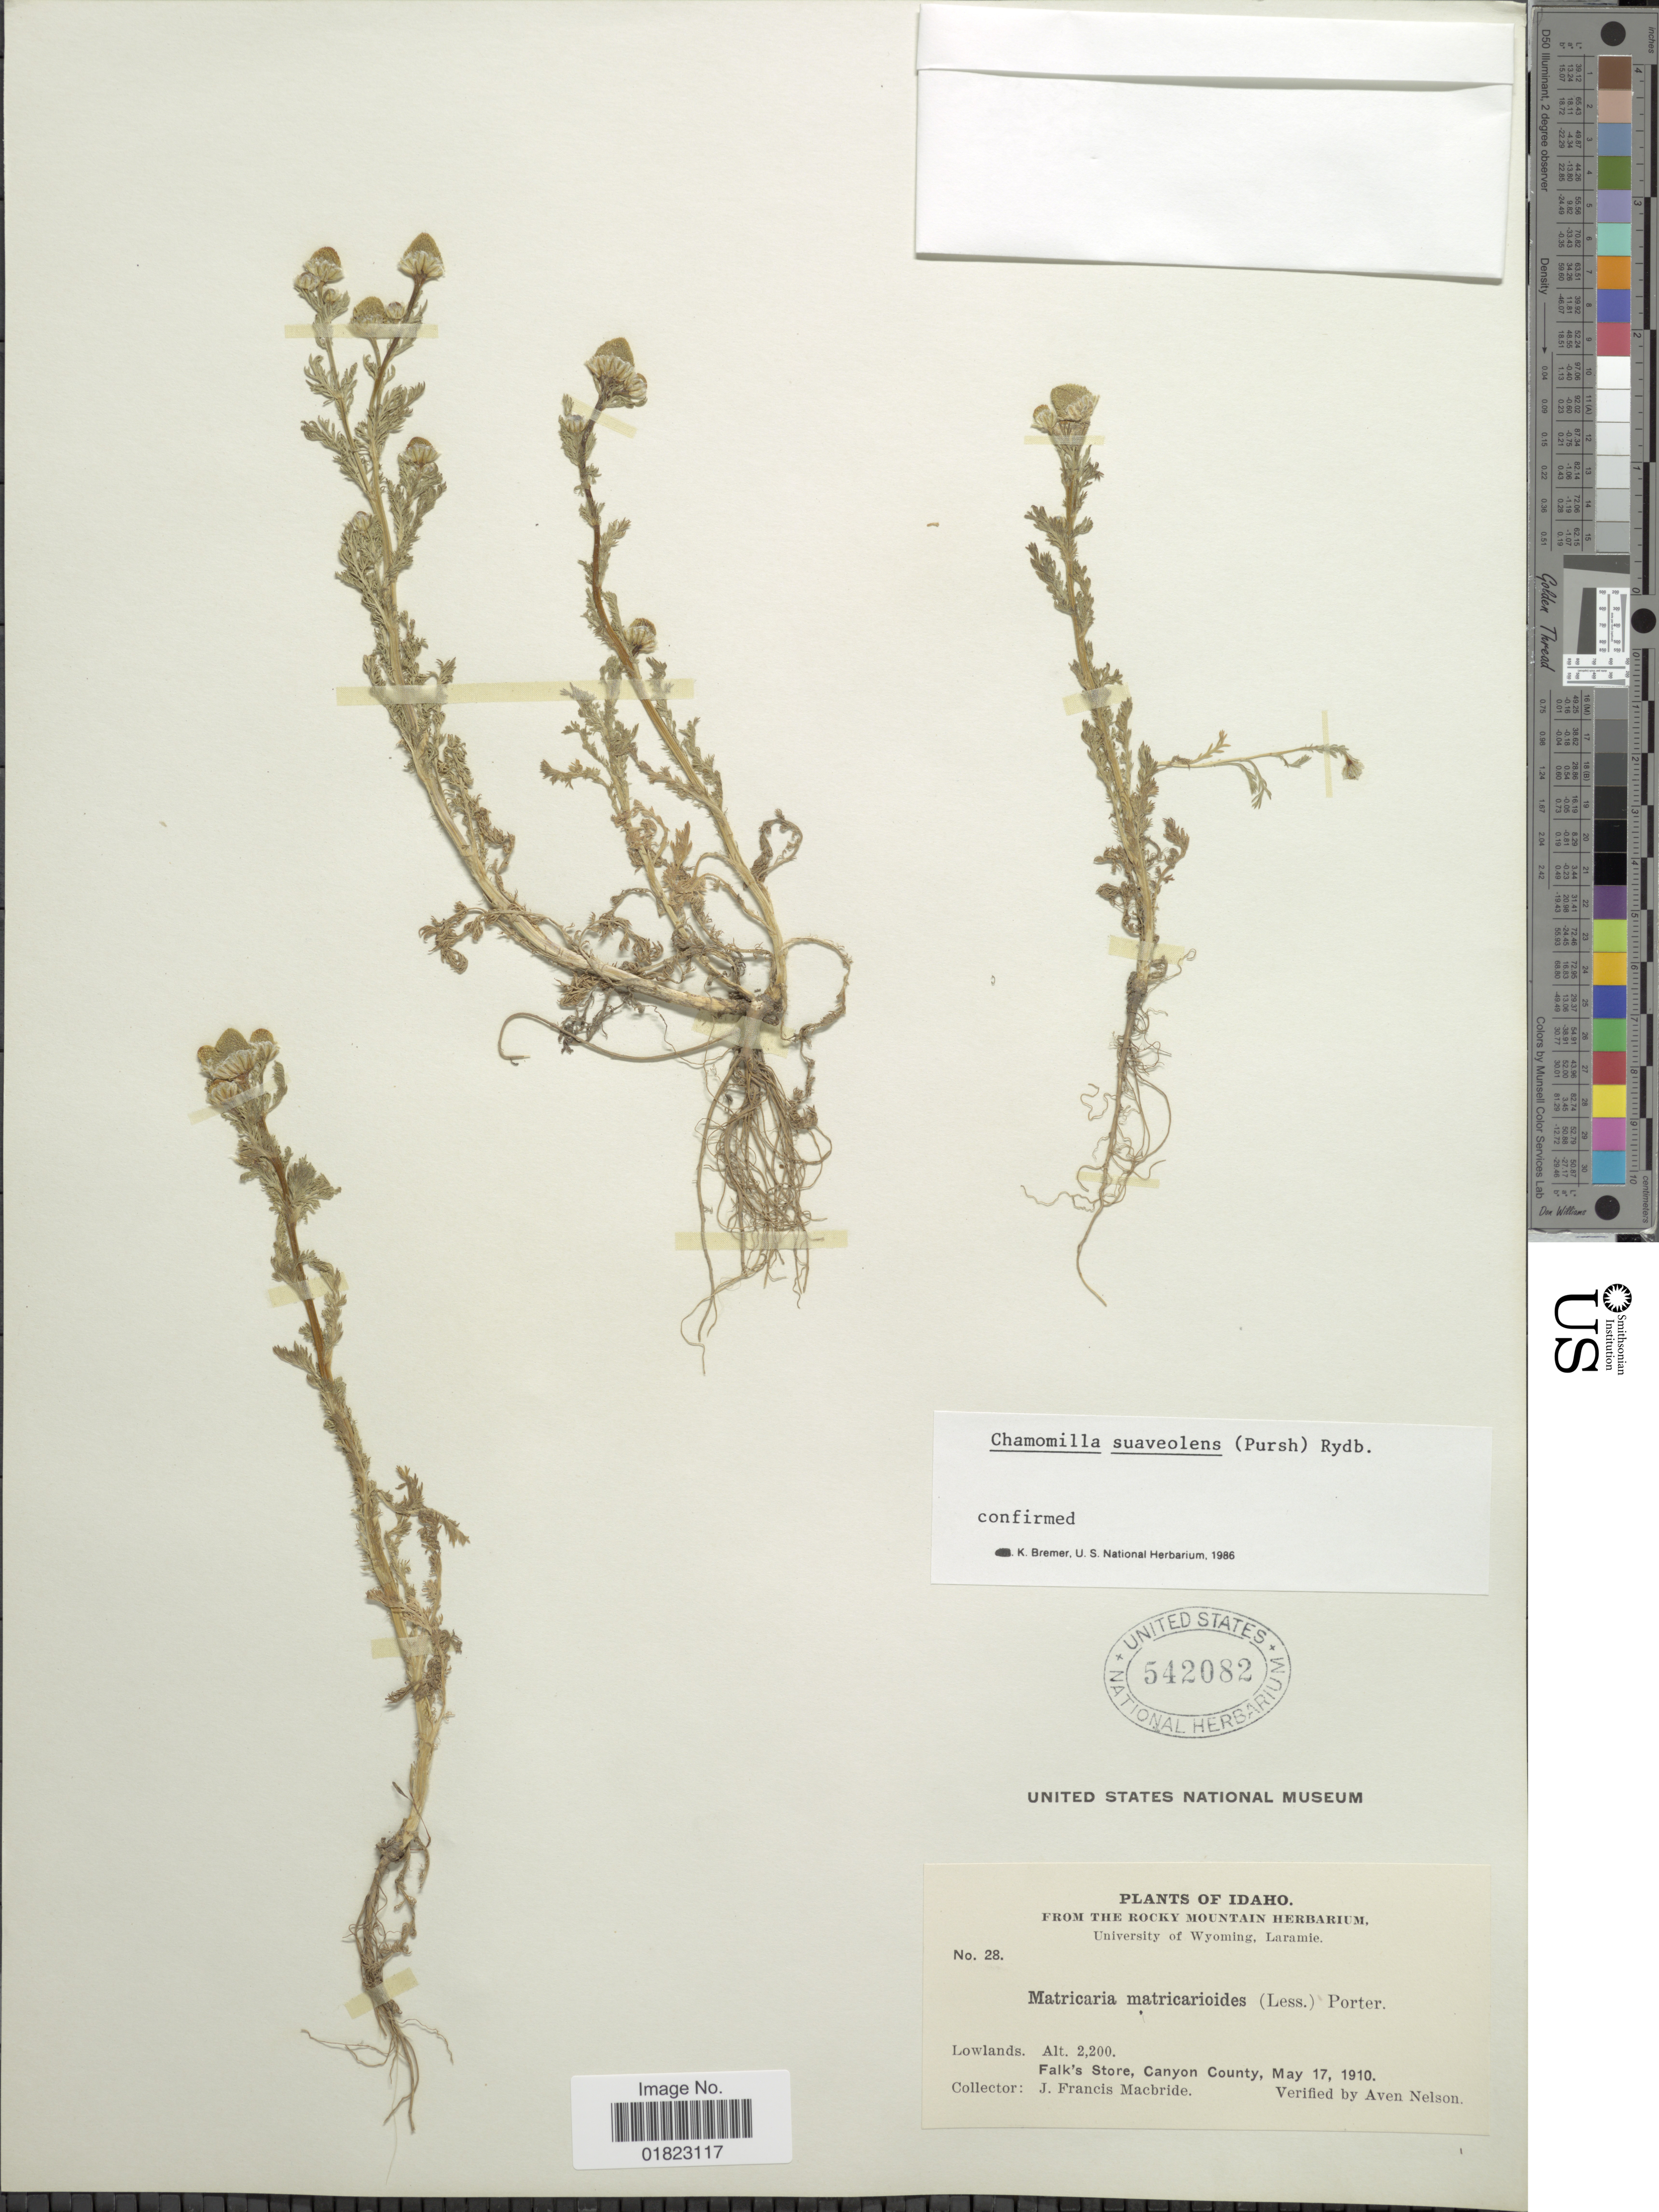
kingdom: Plantae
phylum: Tracheophyta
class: Magnoliopsida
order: Asterales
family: Asteraceae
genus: Matricaria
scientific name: Matricaria matricarioides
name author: (Less.) Porter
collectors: J. F. Macbride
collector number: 28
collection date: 1910-05-17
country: United States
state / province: Idaho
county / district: Canyon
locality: Falk's Store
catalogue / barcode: US 542082